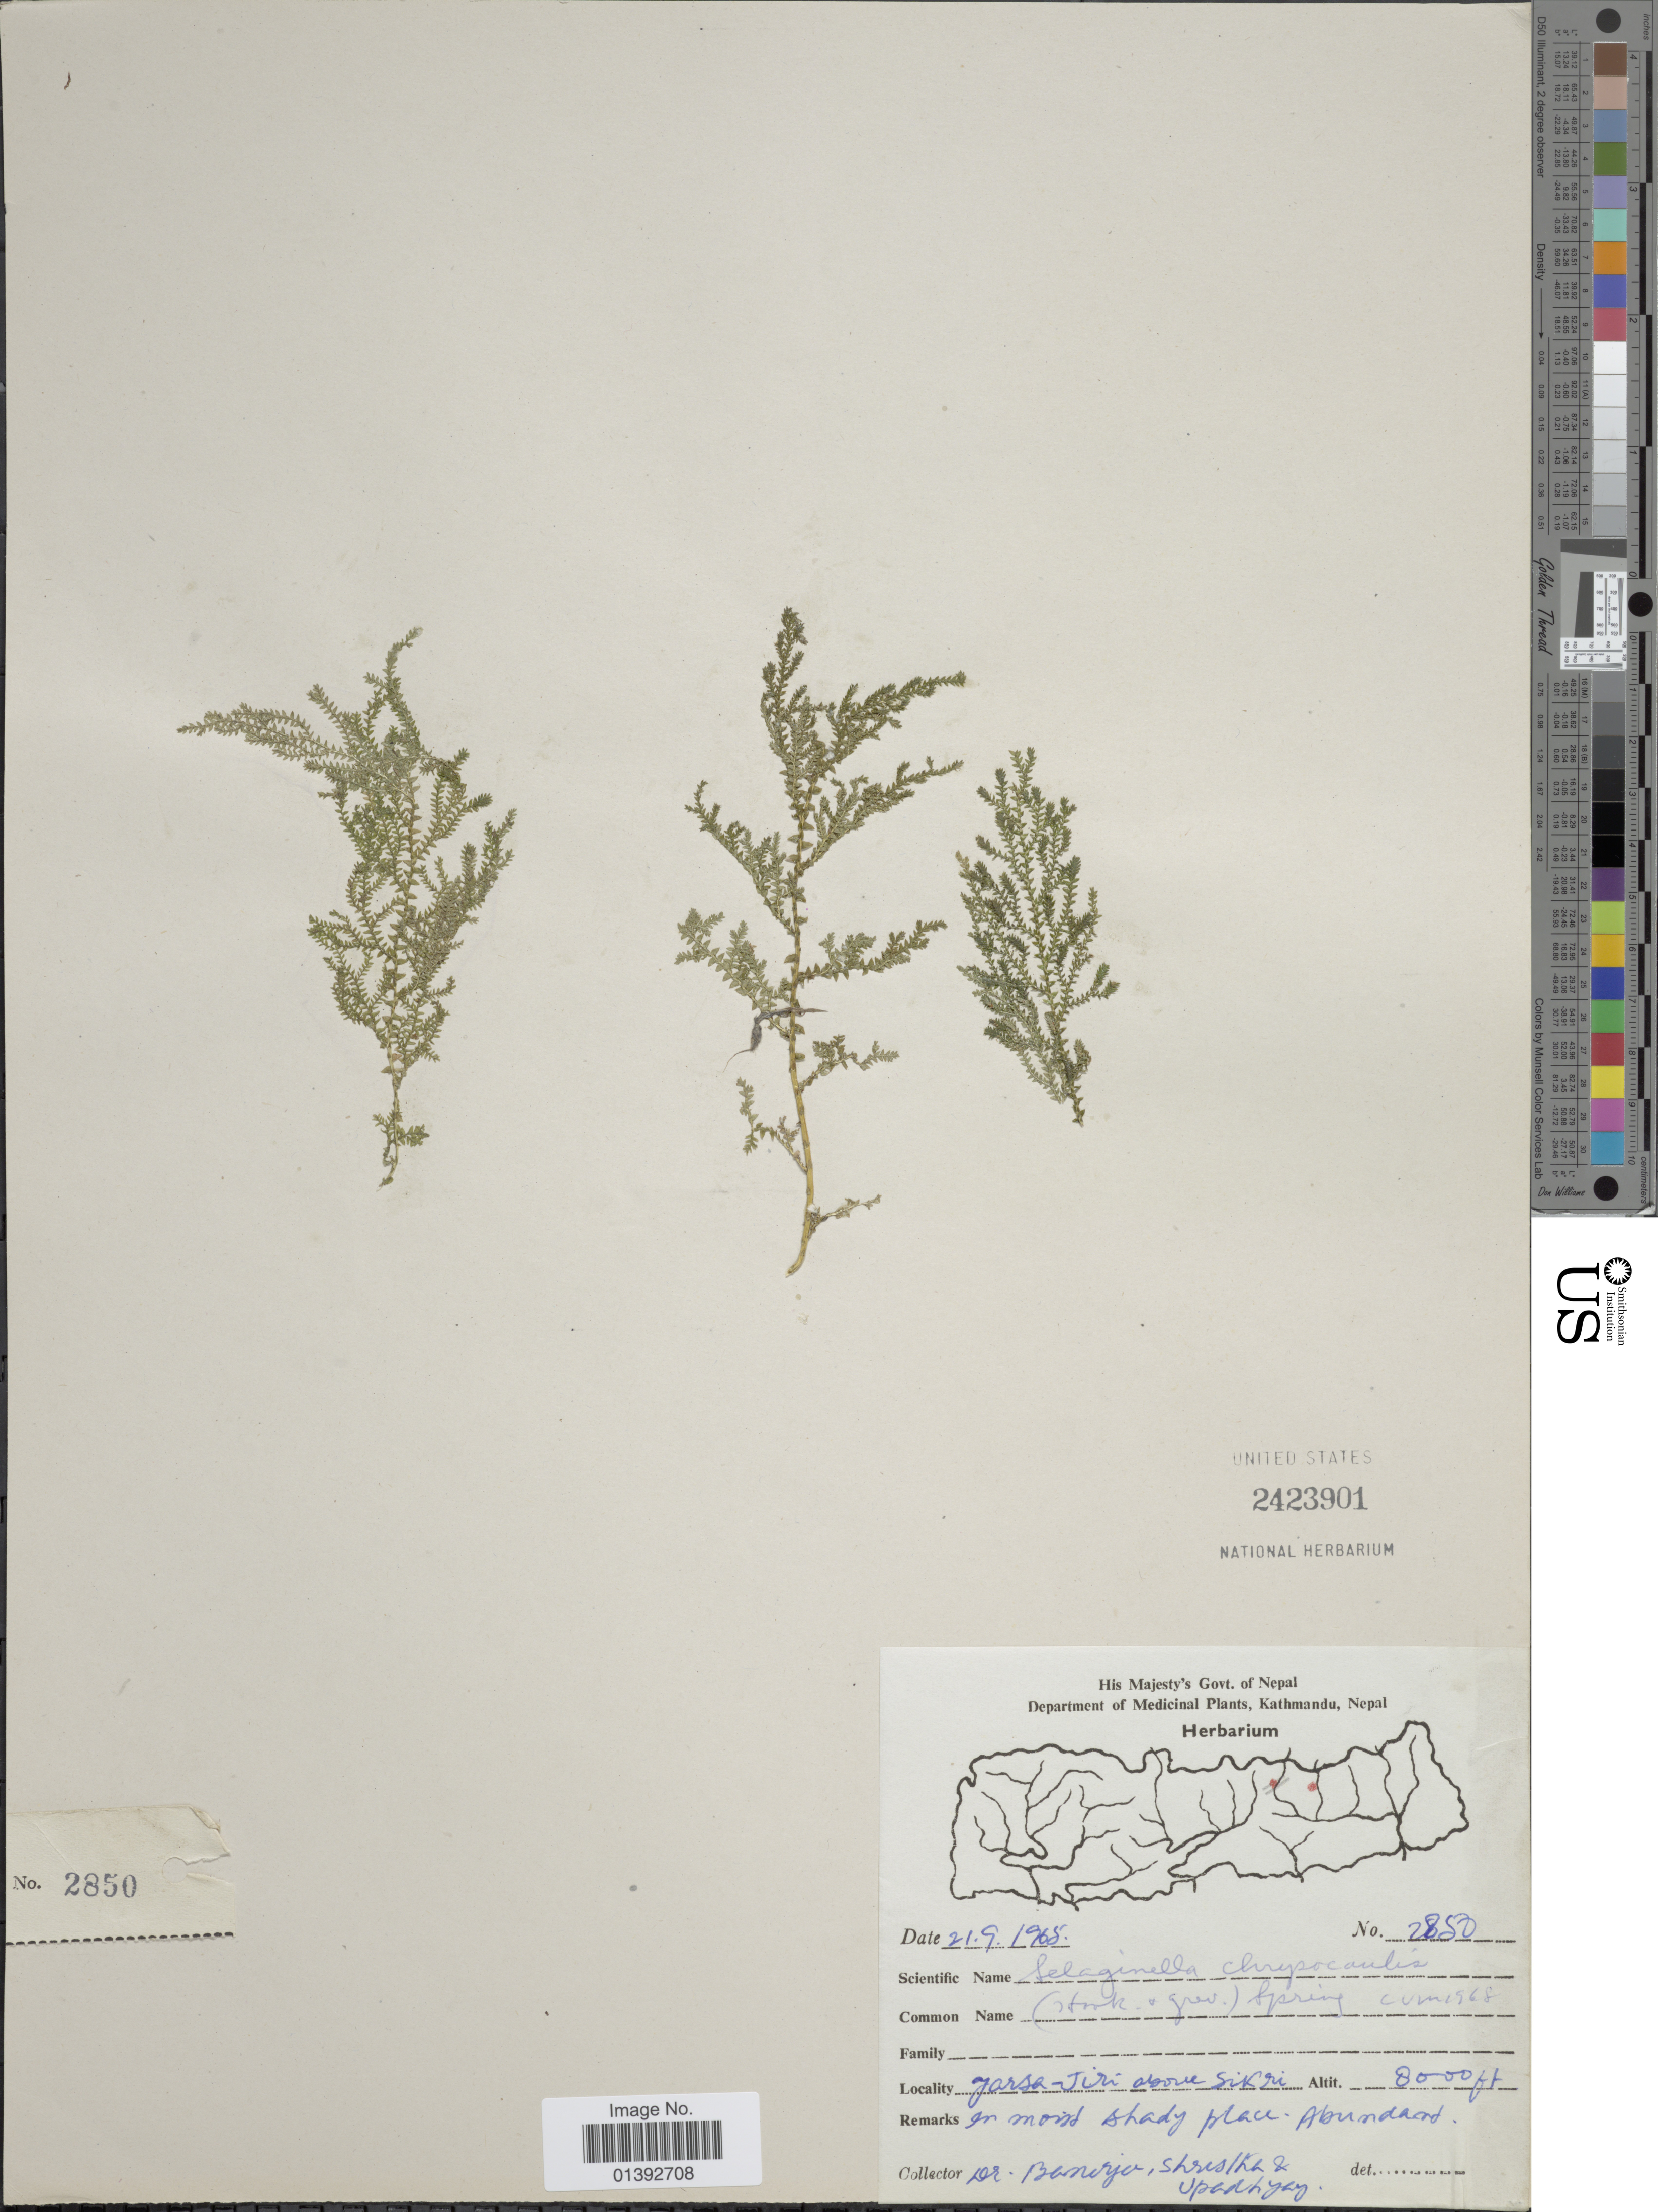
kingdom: Plantae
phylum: Tracheophyta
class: Lycopodiopsida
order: Selaginellales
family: Selaginellaceae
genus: Selaginella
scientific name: Selaginella chrysocaulos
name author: (Hook. & Grev.) Spring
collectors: -. Banerjee, -. Shrestha & Spodgryc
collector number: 2850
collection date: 1965-09-21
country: Nepal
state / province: Bagmati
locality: Jarsa-jiri above Sikri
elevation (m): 2438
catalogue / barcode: US 2423901